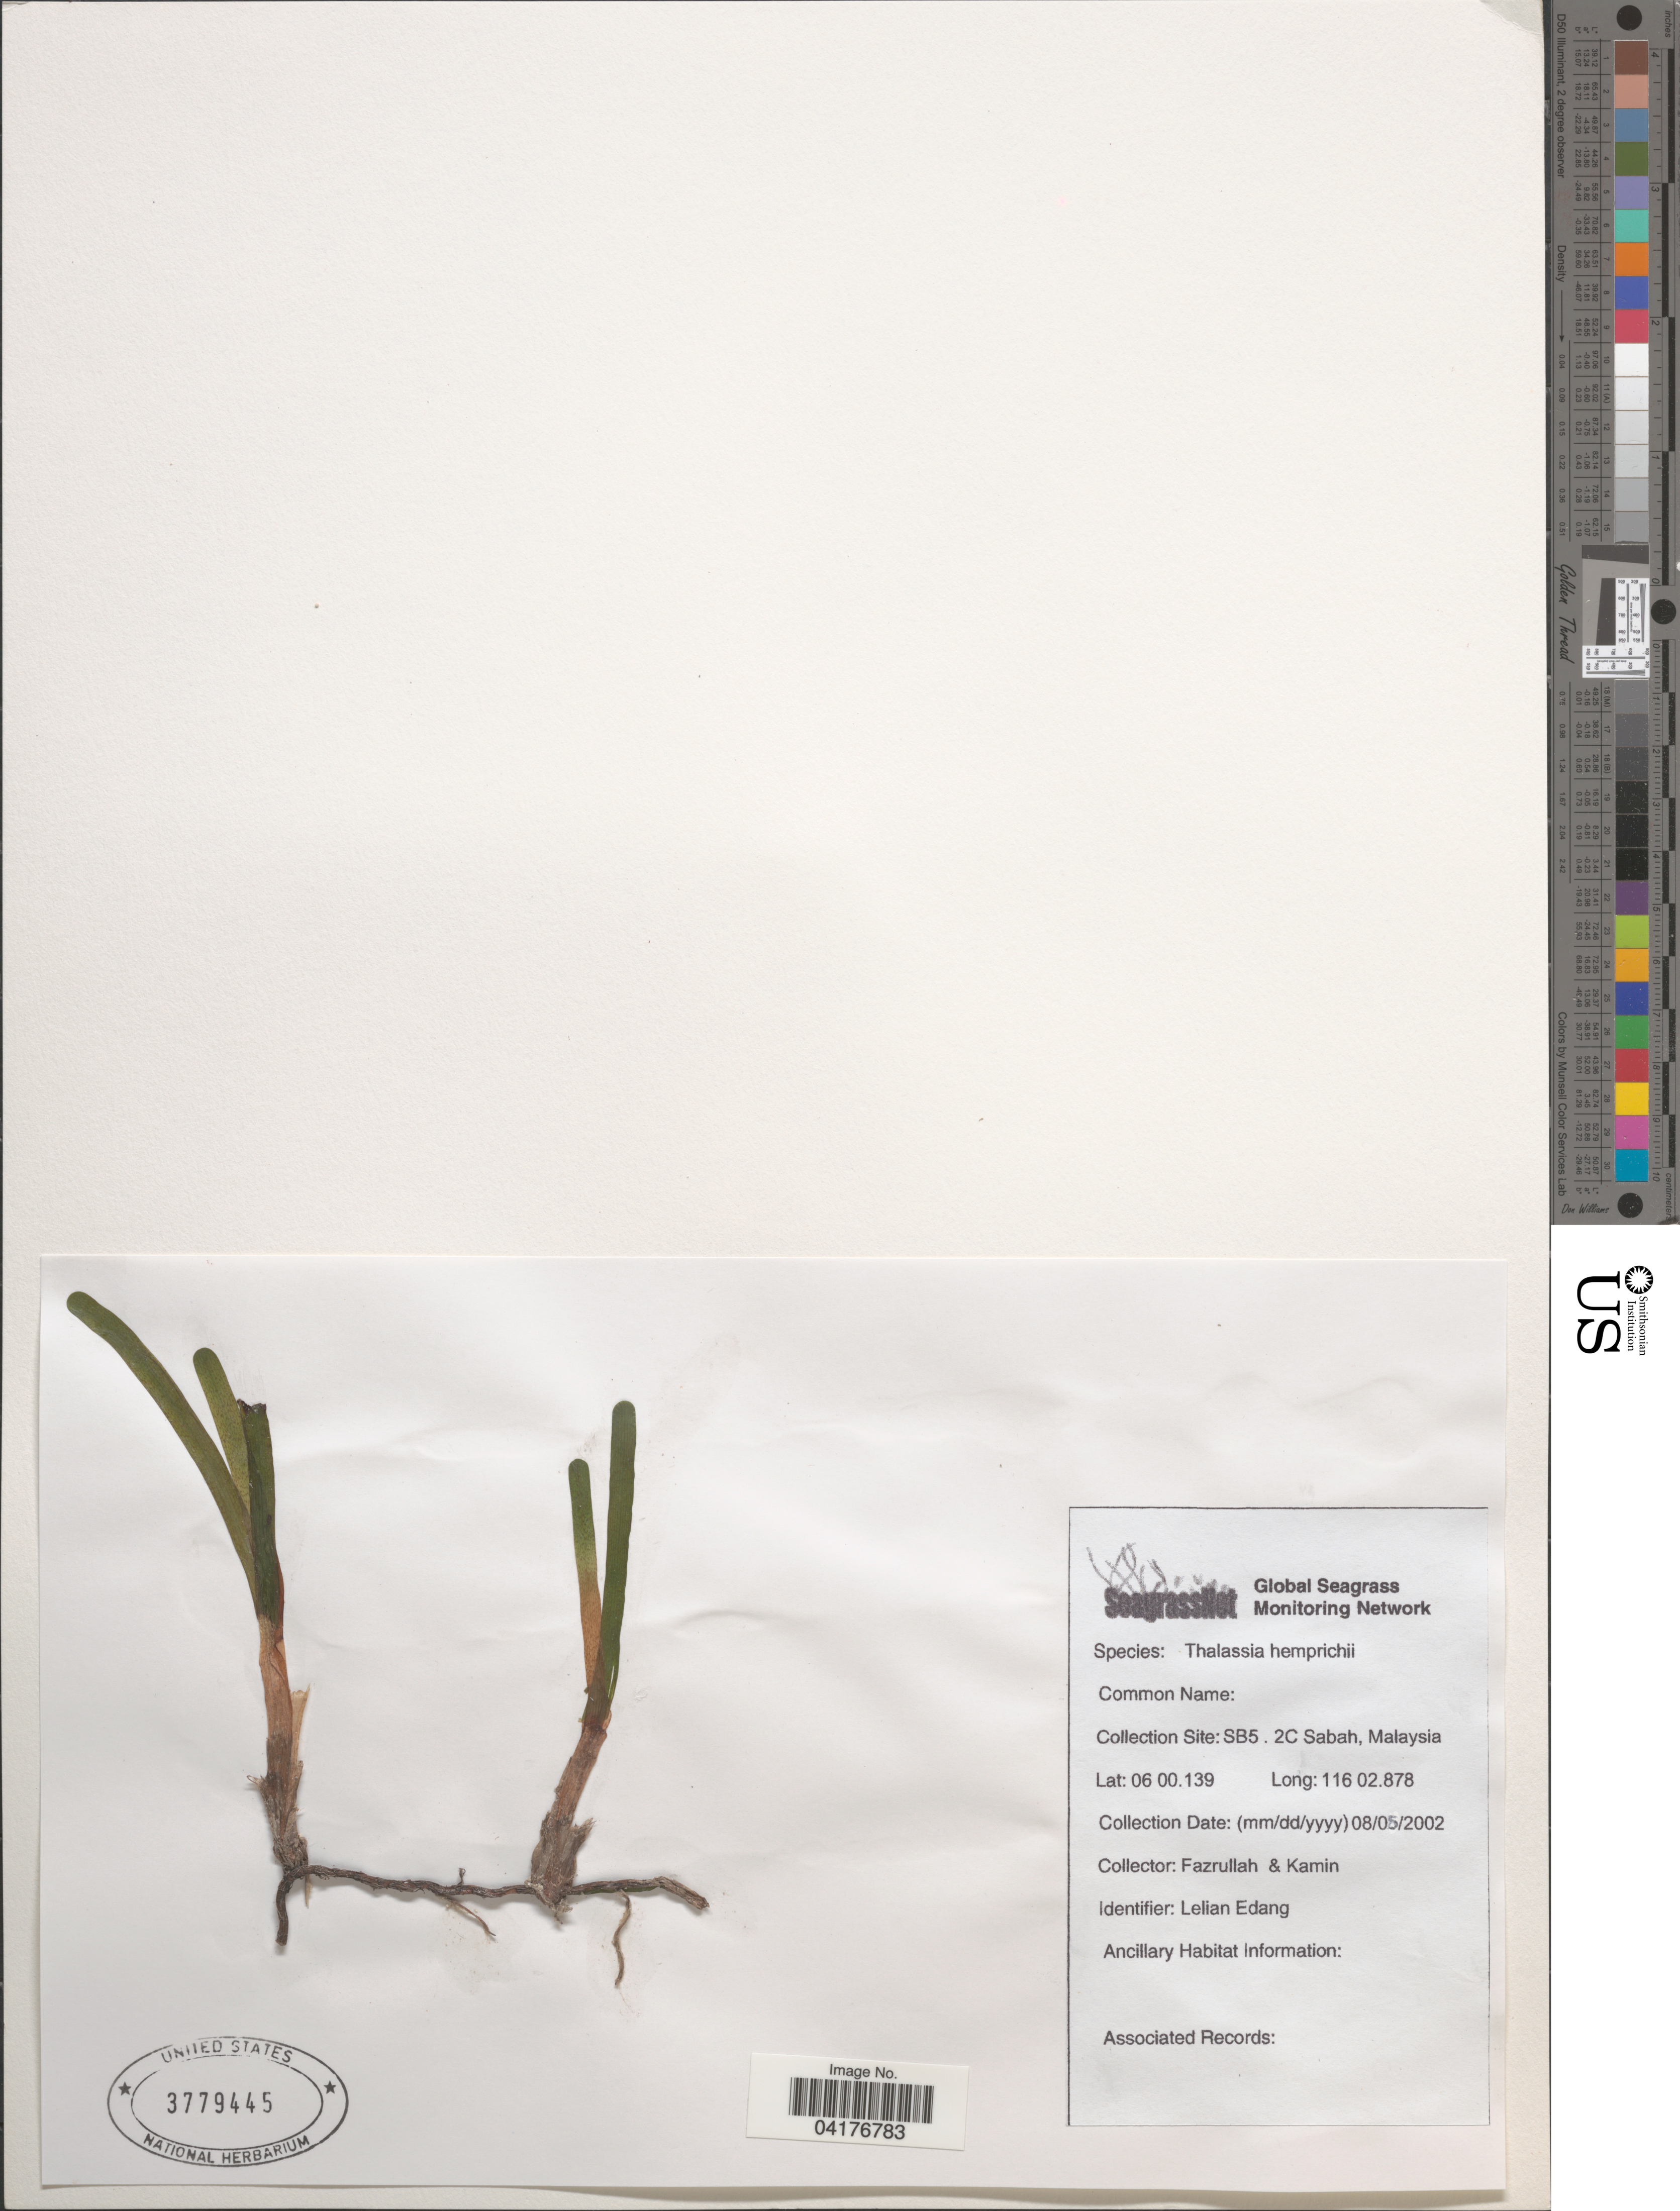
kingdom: Plantae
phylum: Tracheophyta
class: Liliopsida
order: Alismatales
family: Hydrocharitaceae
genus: Enhalus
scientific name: Enhalus acoroides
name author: (L. f.) Royle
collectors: Fazrullah & Kamin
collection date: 2002-08-05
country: Malaysia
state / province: Sabah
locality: SB5.2C.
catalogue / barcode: US 3779445